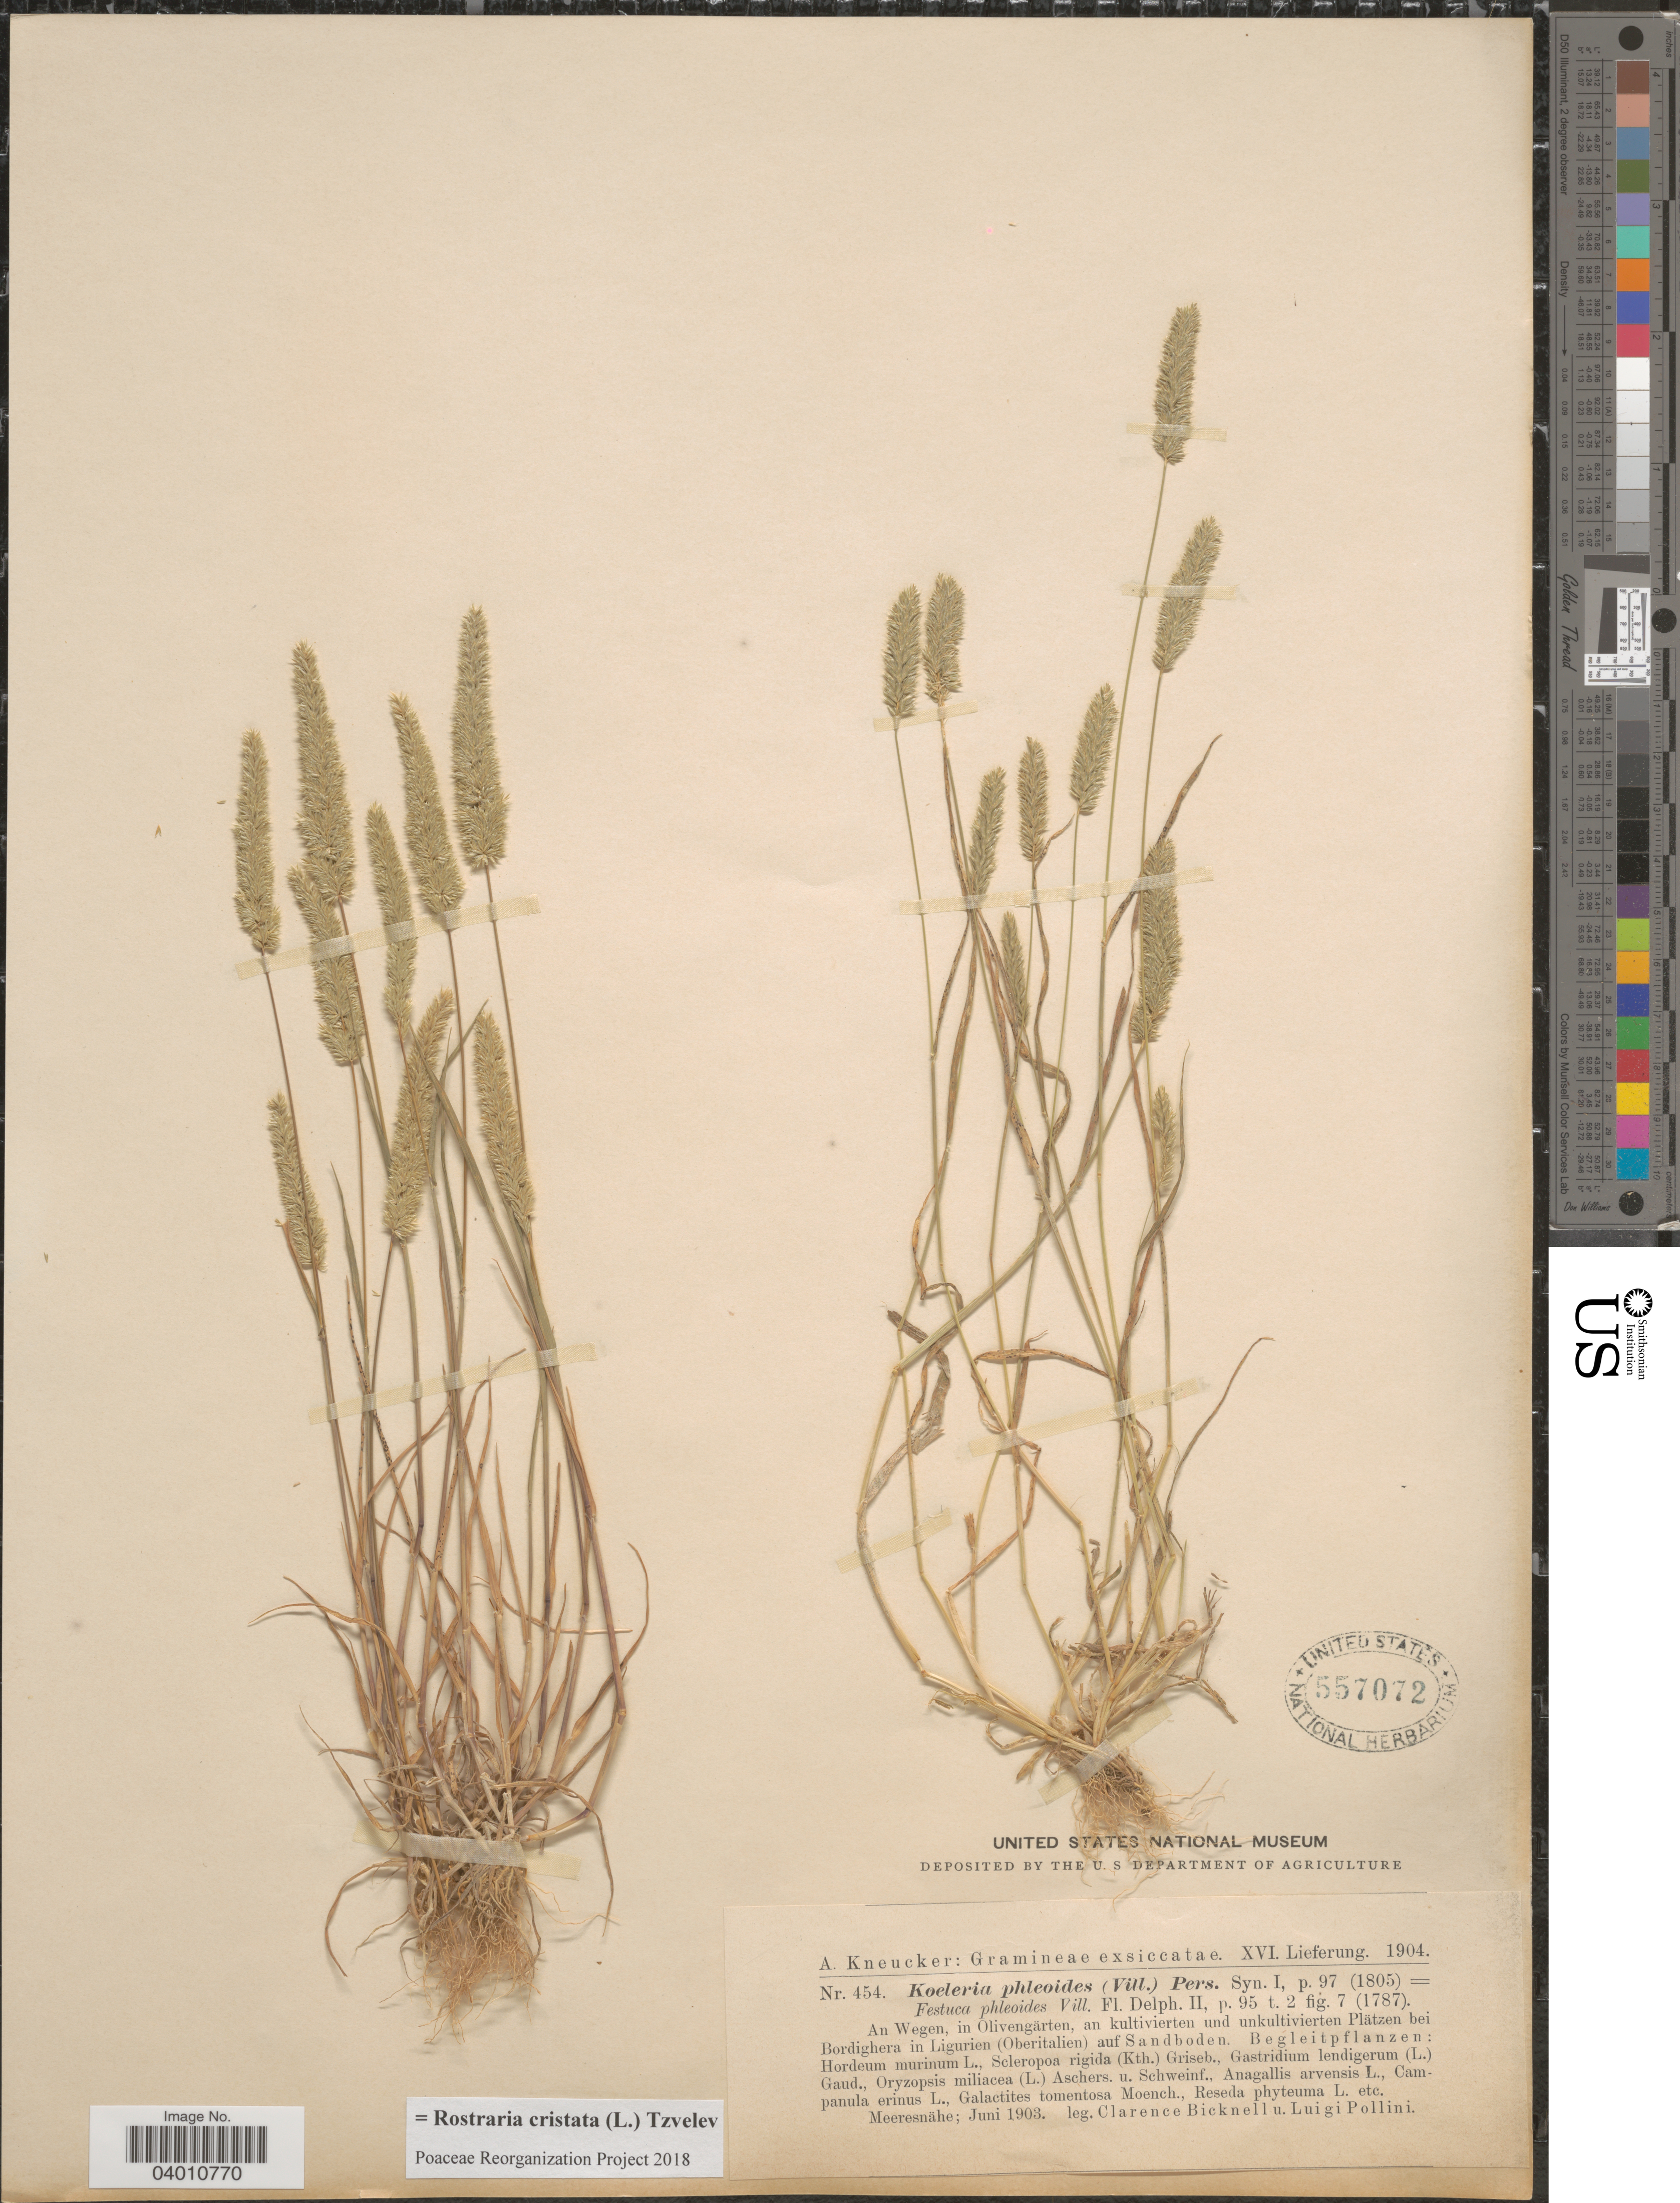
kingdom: Plantae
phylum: Tracheophyta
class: Liliopsida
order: Poales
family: Poaceae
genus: Rostraria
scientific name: Rostraria cristata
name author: (L.) Tzvelev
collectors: C. Bicknell & L. Pollini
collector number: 454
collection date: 1903-06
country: Italy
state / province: Liguria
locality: An kultivierten und unkultivierten Plätzen bei Bodighera in Ligurien (Oberitalien) auf Sandboden.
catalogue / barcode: US 557072